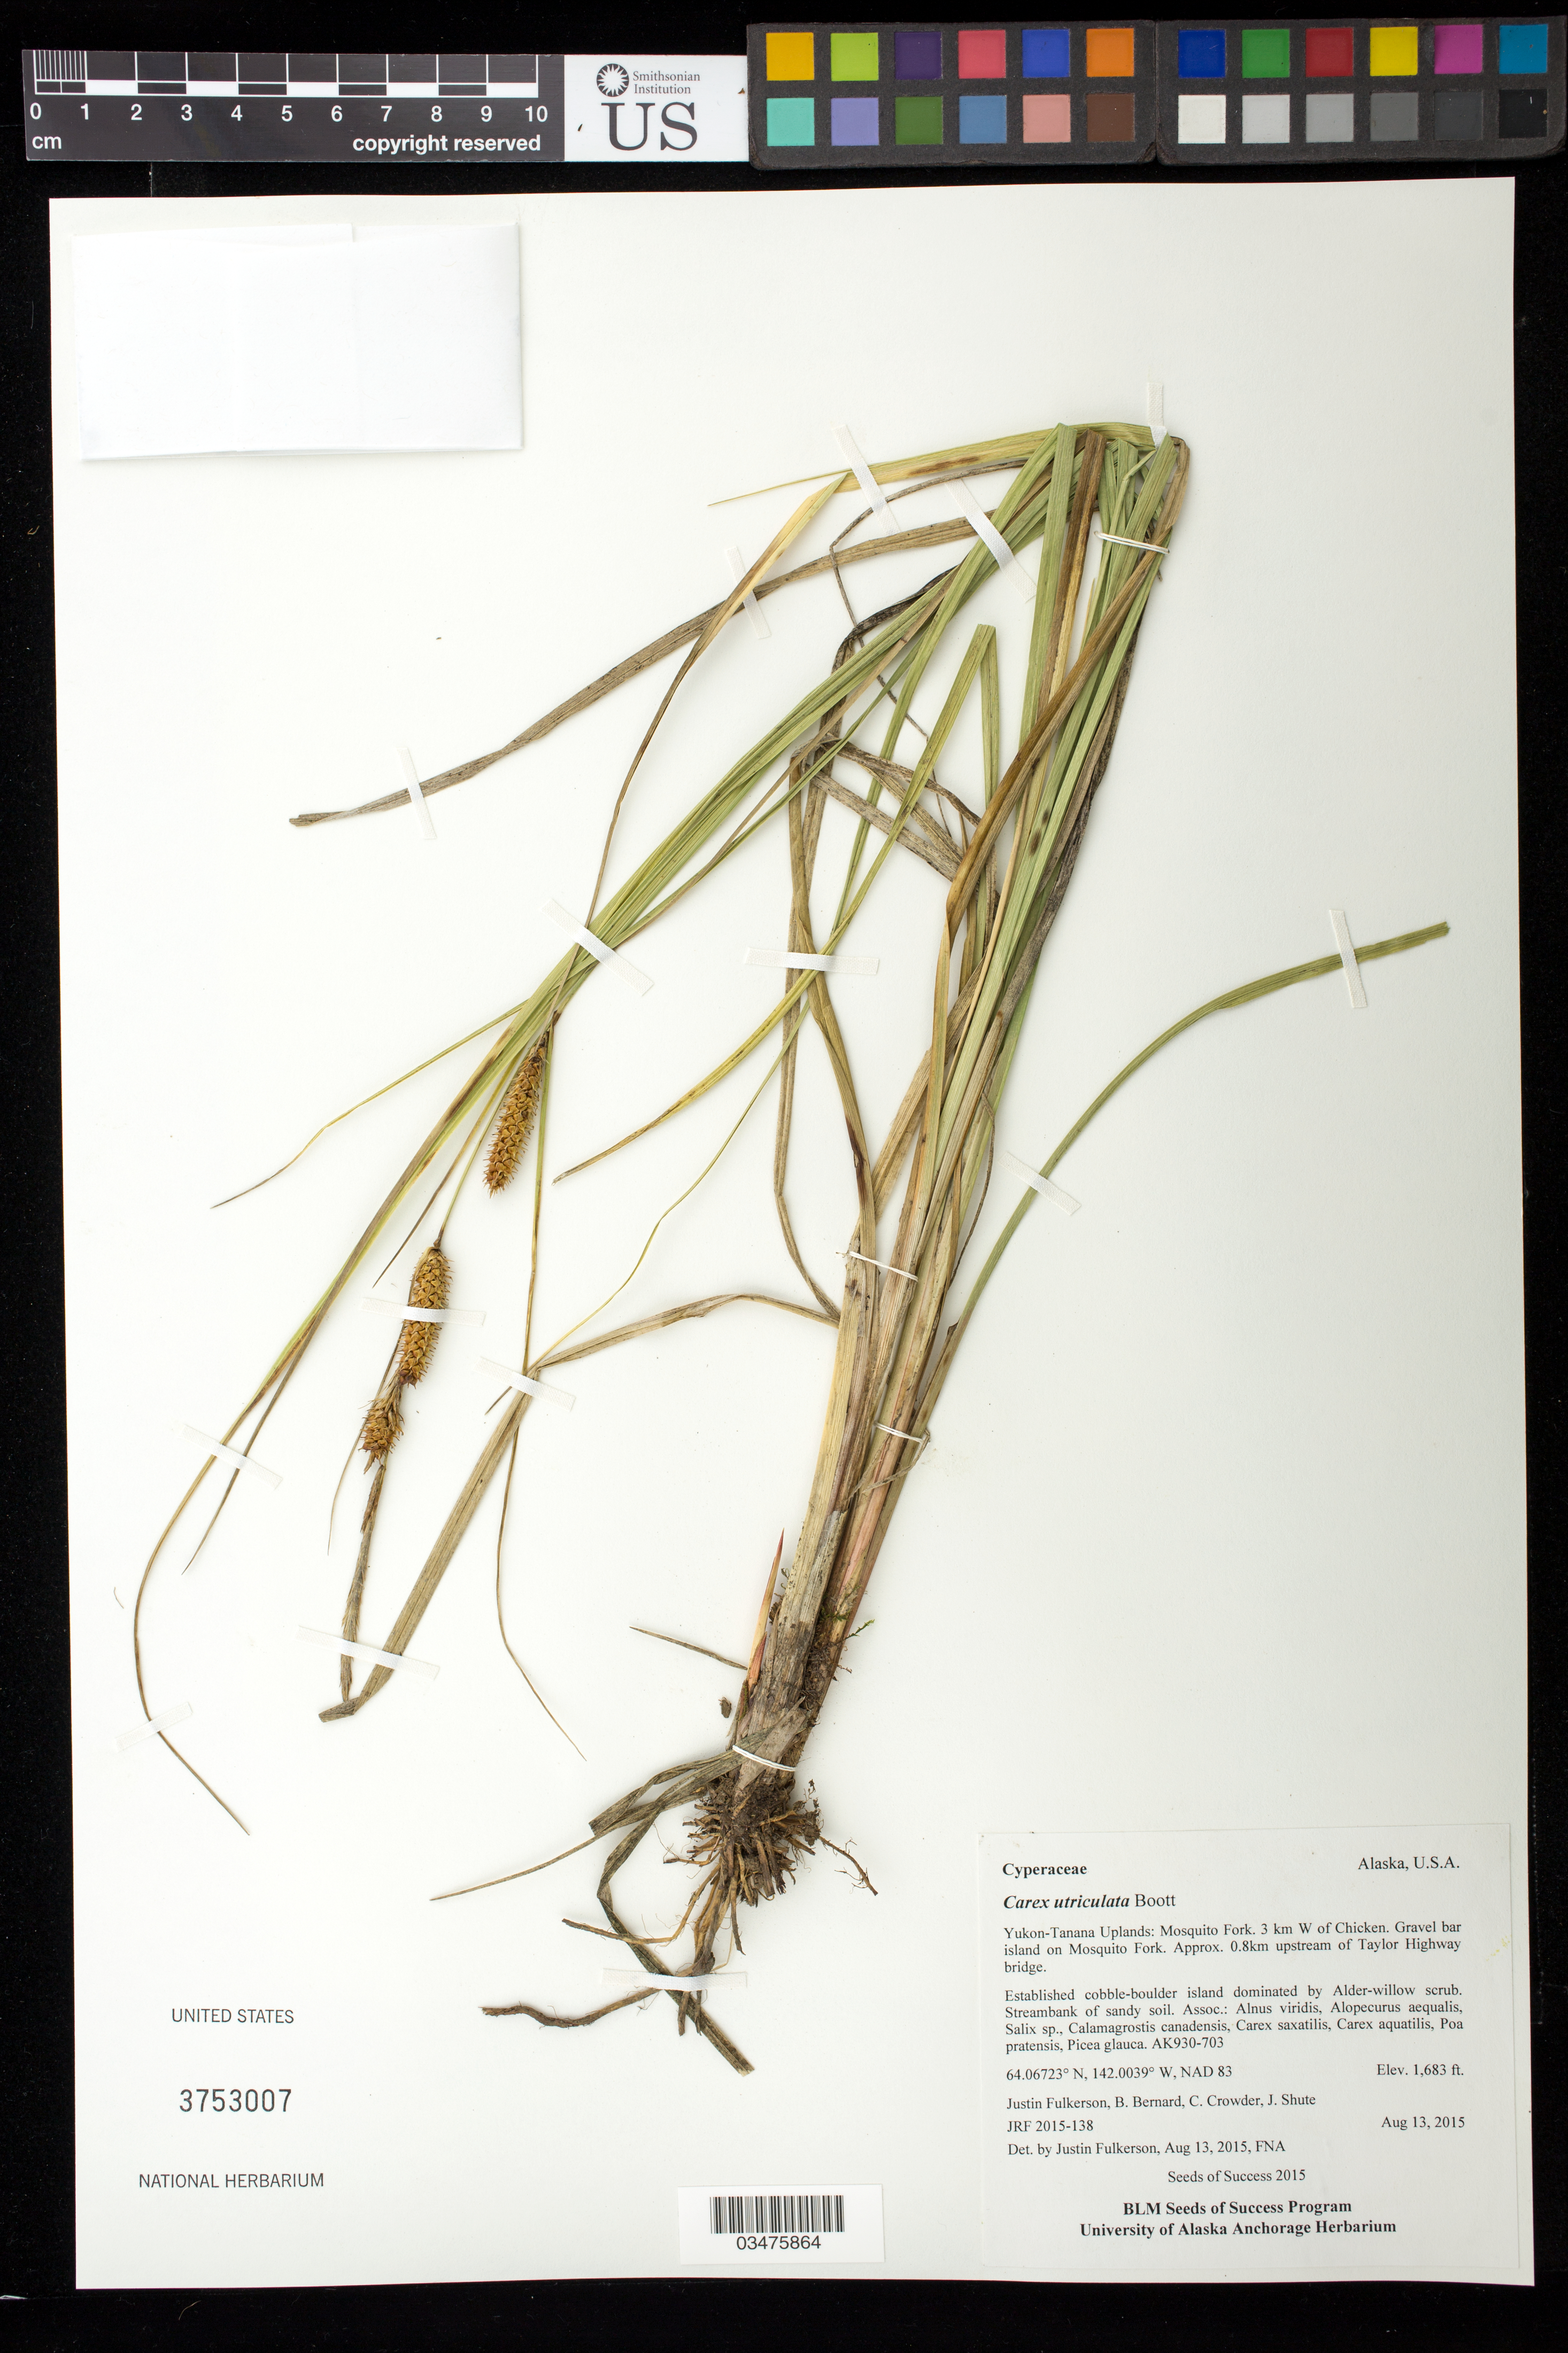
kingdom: Plantae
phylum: Tracheophyta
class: Liliopsida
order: Poales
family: Cyperaceae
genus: Carex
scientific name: Carex utriculata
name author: Boott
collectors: J. Fulkerson, C. Crowder, J. Shute & B. Bernard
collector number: AK930-703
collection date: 2015-08-13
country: United States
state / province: Alaska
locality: Yukon-Tanana Uplands, Mosquito Fork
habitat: Established cobble-boulder island dominated by alder-willow scrub. Streambank is sandy soil.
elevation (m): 513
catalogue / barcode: US 3753007